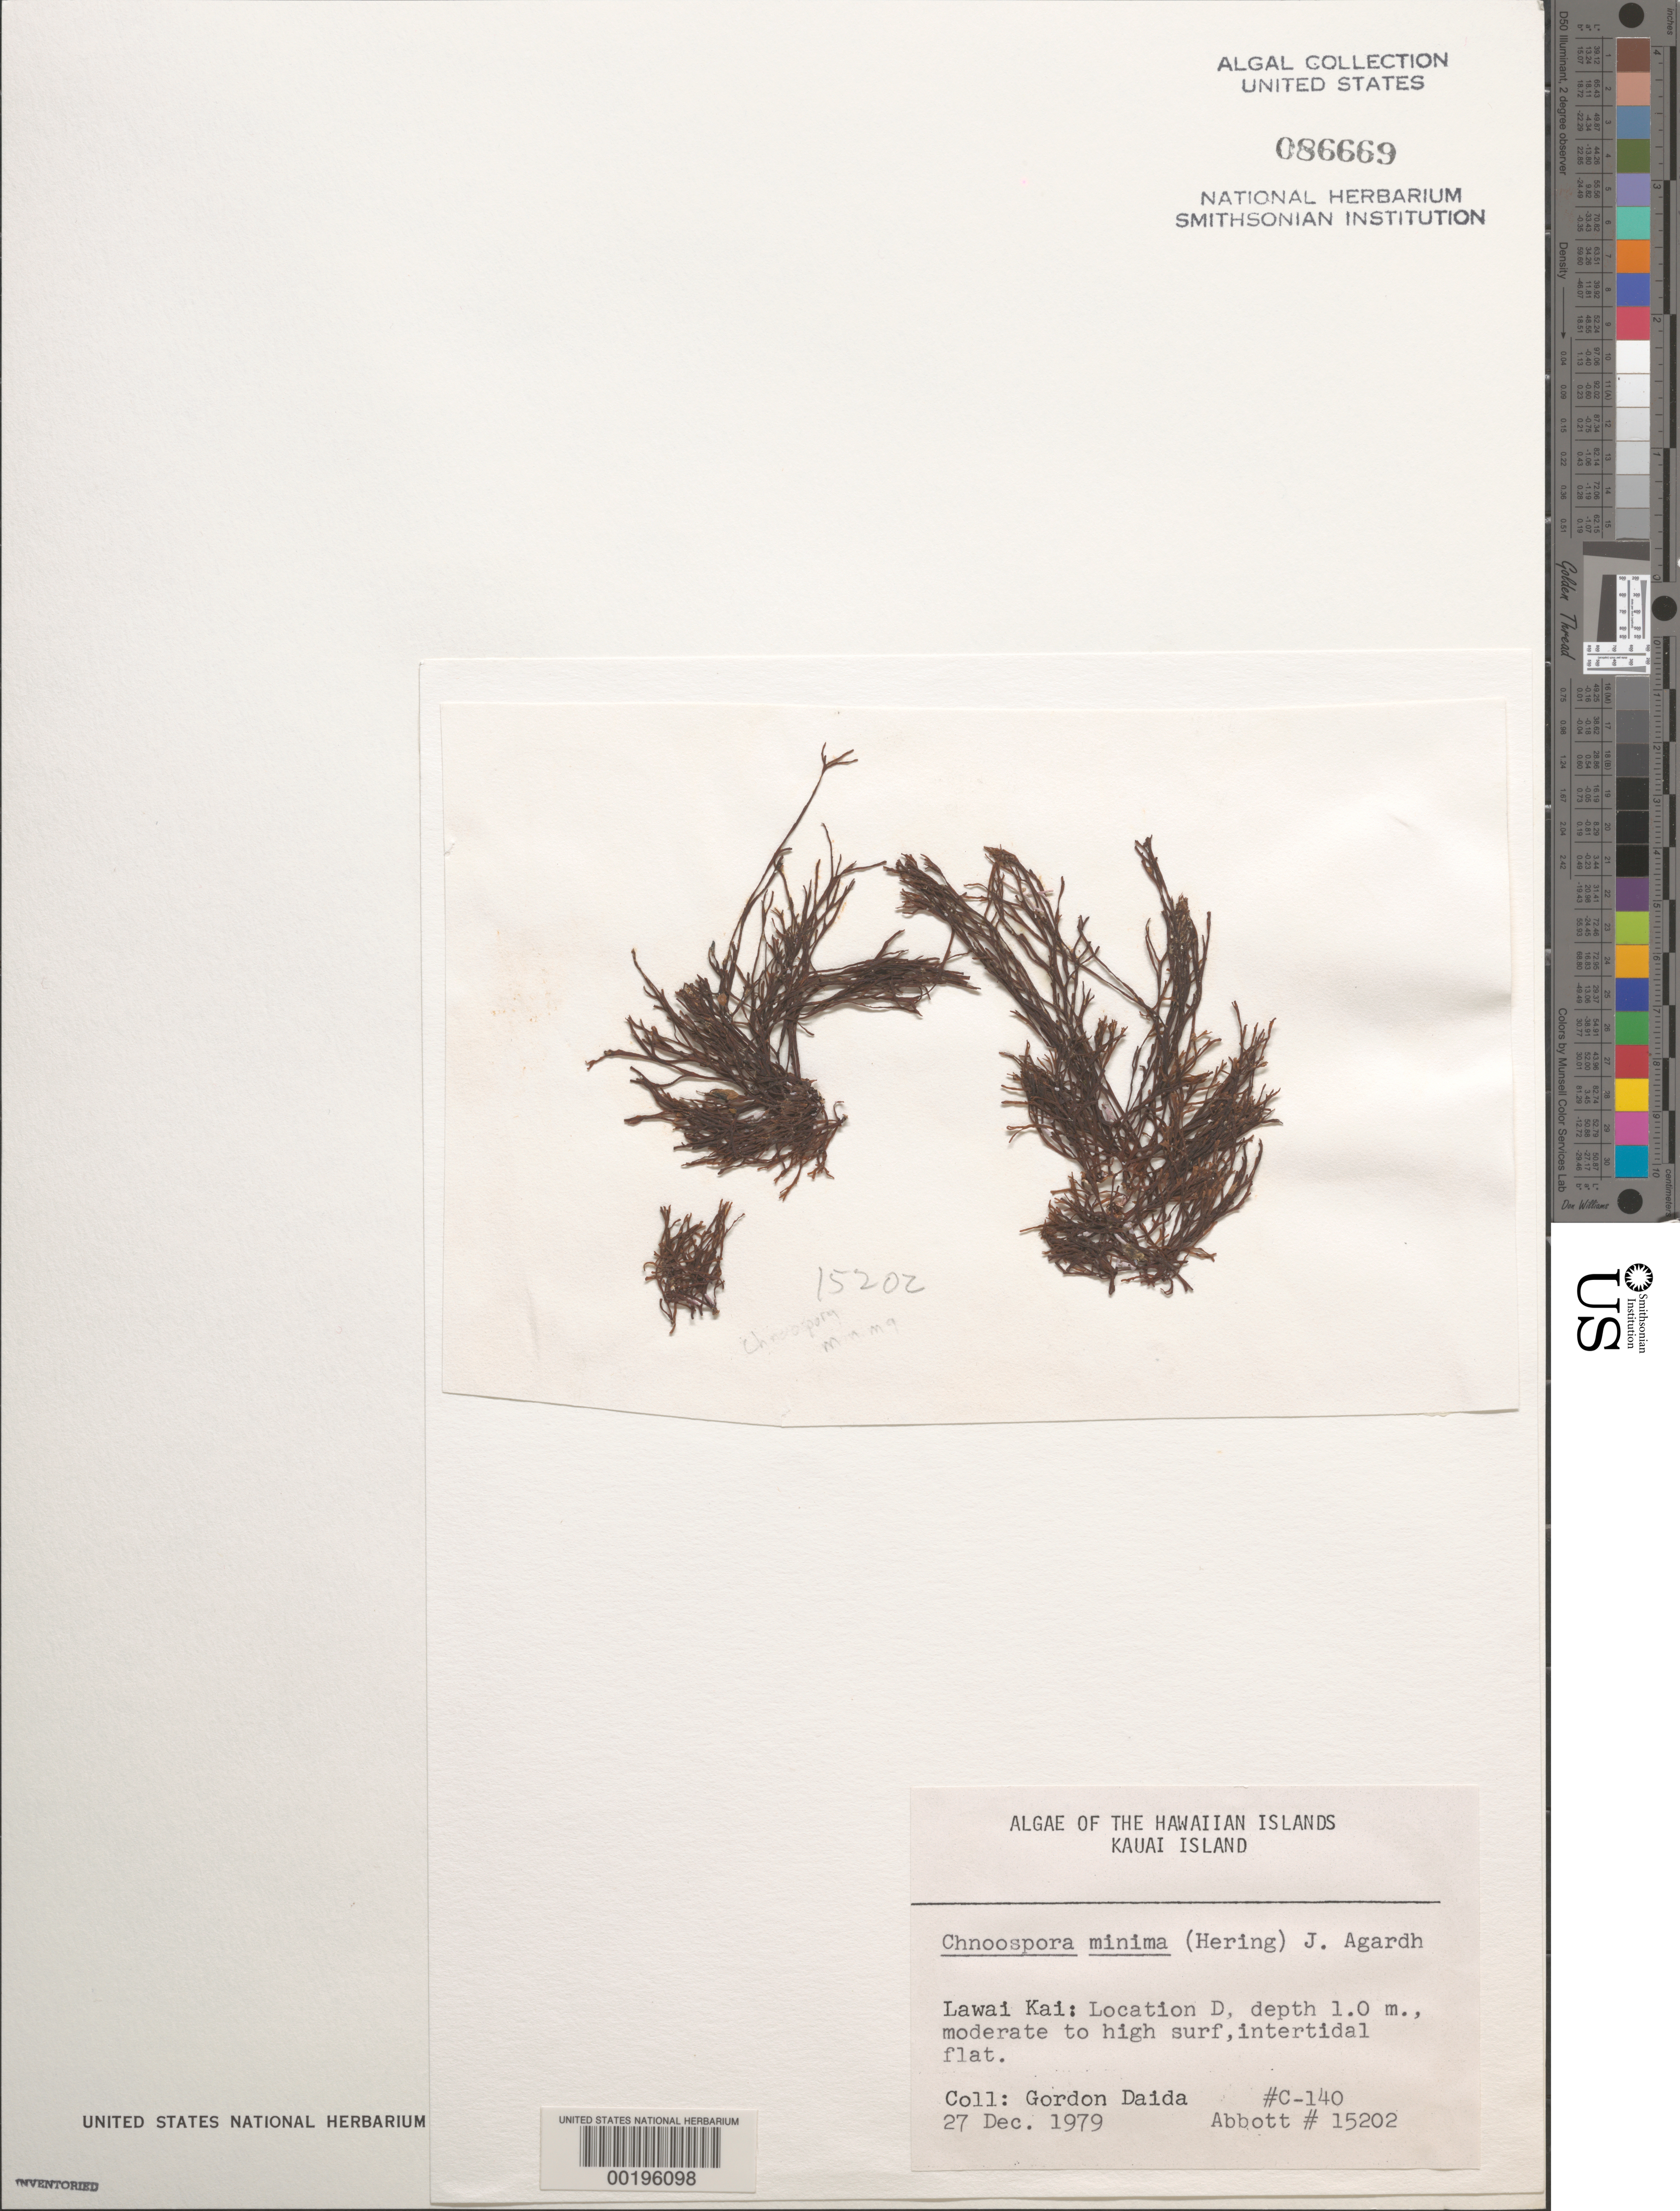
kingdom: Chromista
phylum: Ochrophyta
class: Phaeophyceae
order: Scytosiphonales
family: Scytosiphonaceae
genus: Chnoospora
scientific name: Chnoospora minima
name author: (Hering) Papenf.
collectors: G. Daida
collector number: C140 & IAA 15202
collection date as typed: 27 Dec 1979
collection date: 1979-12-27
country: United States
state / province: Hawaii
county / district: Kauai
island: Kaua'i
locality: Lawai Kai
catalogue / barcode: US 86669